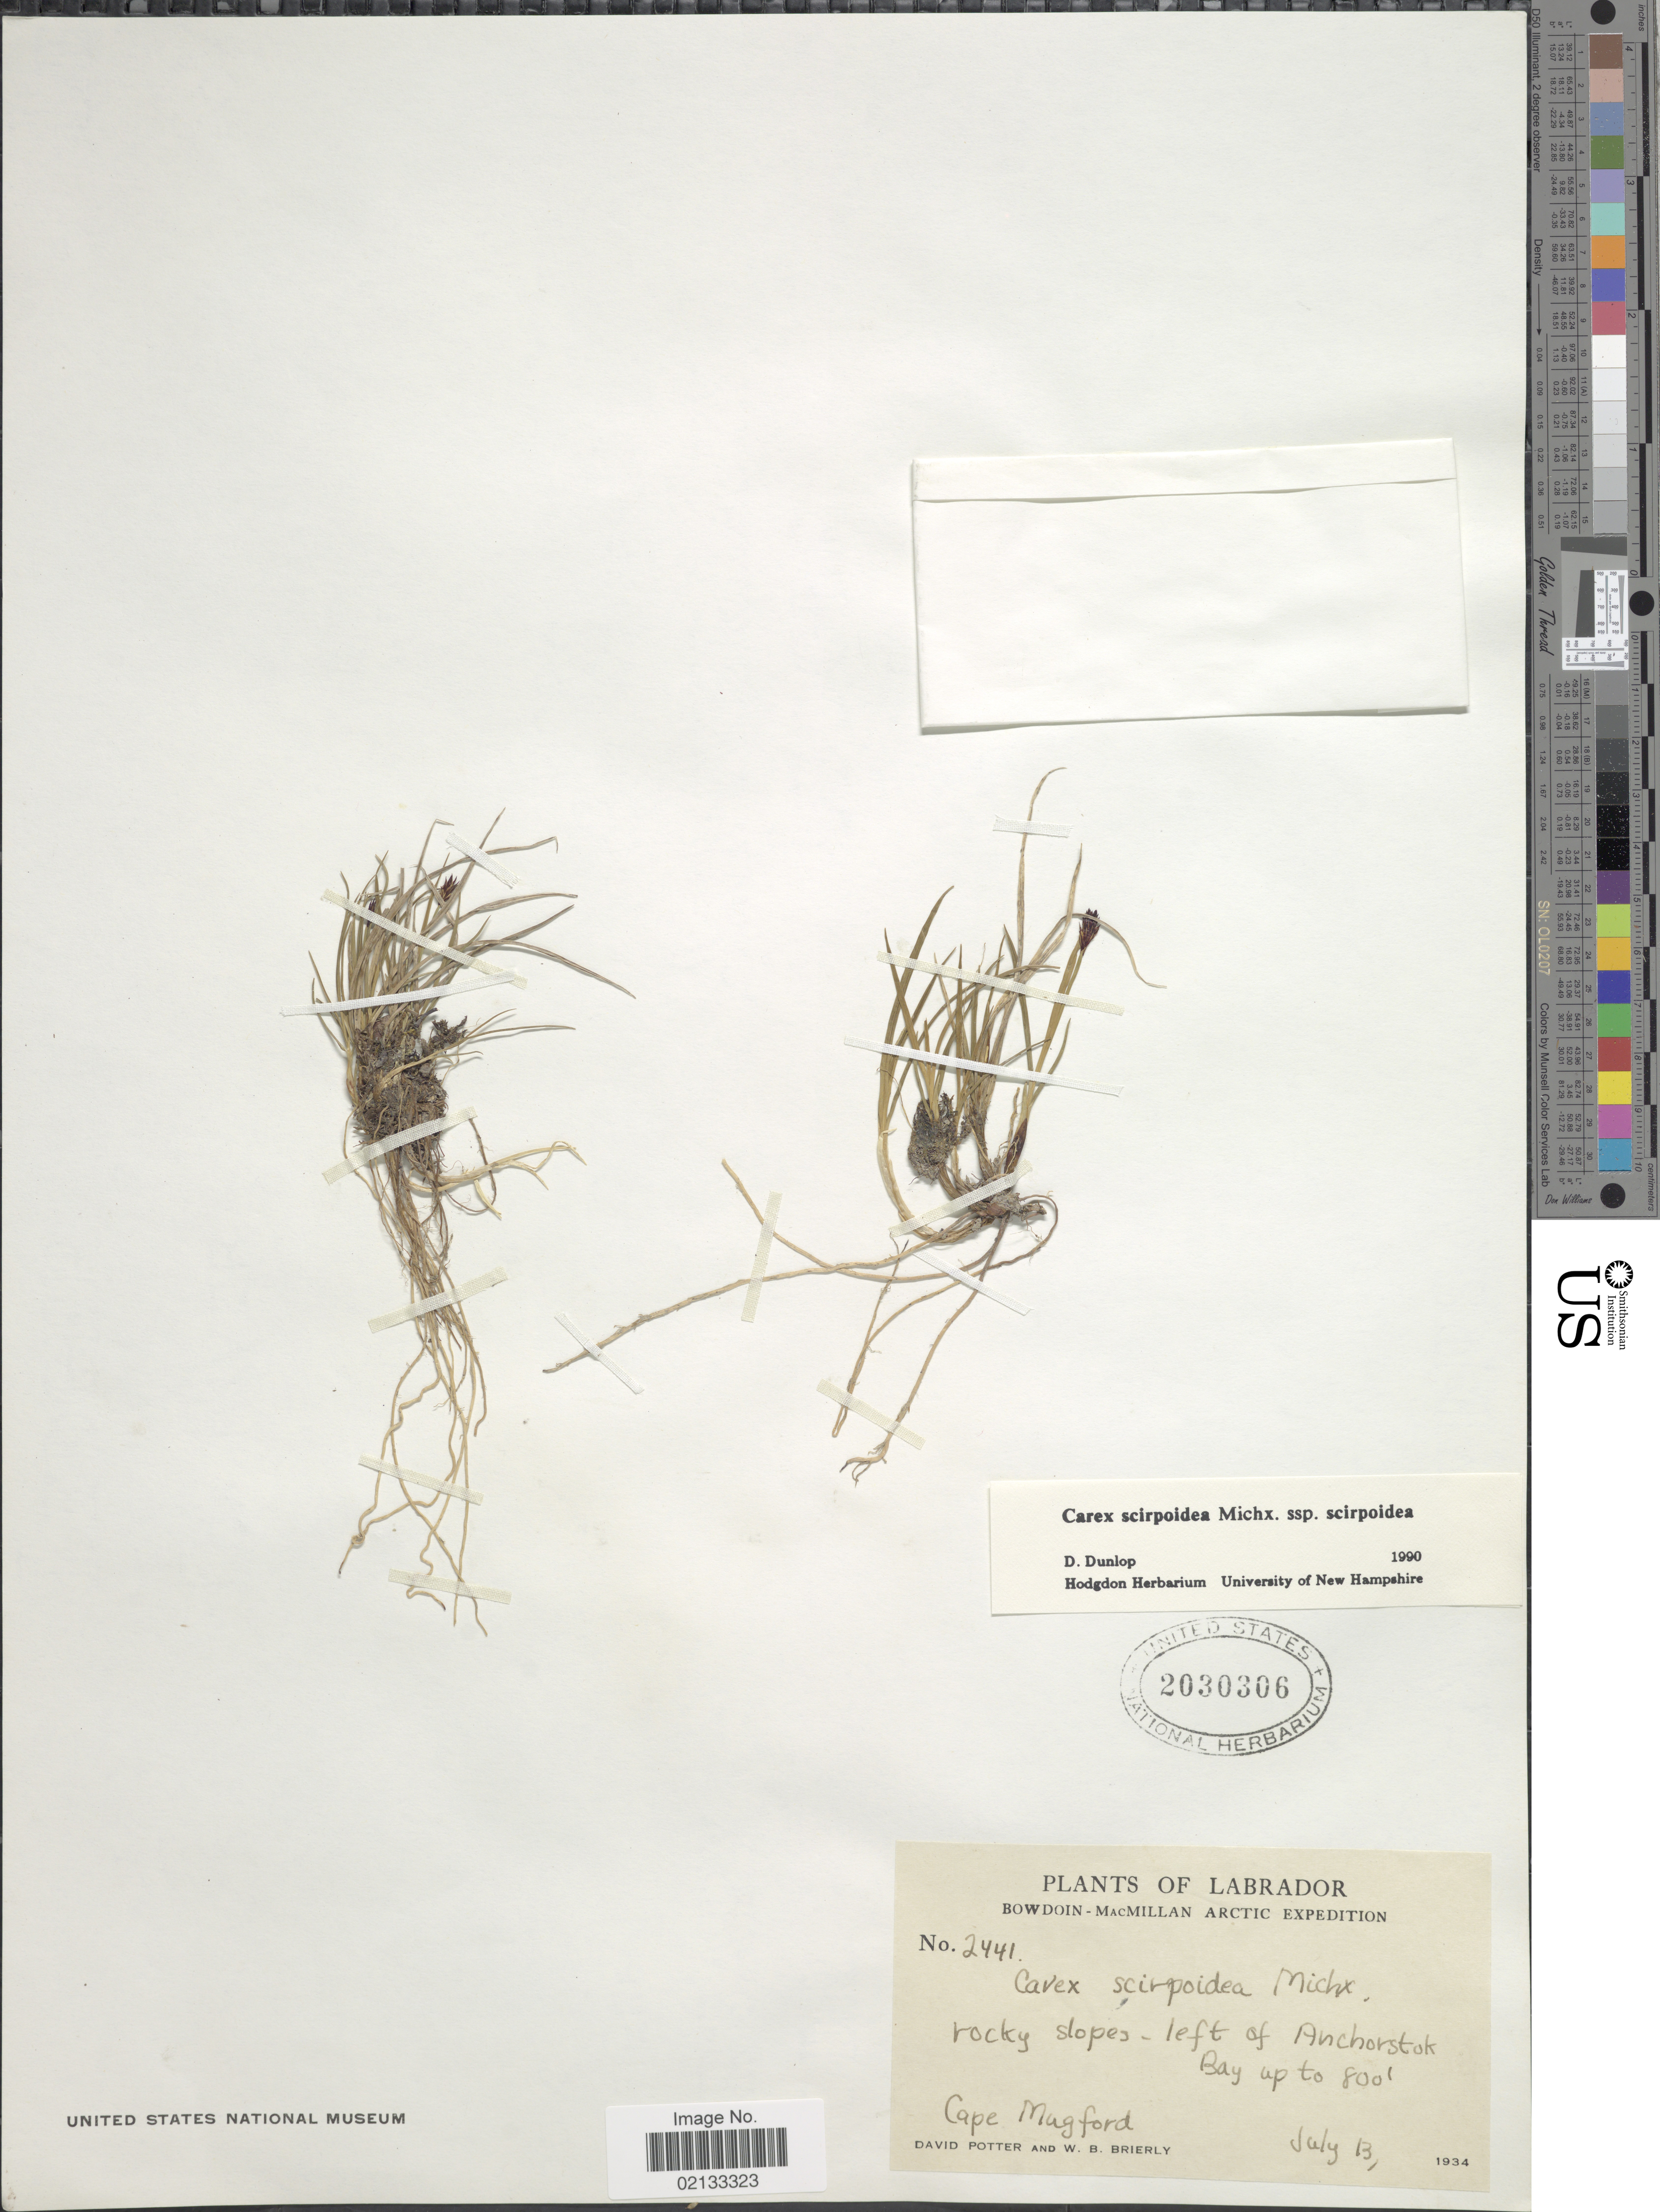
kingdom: Plantae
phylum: Tracheophyta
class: Liliopsida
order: Poales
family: Cyperaceae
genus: Carex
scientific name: Carex scirpoidea subsp. scirpoidea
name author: Michx.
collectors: D. Potter & W. Brierly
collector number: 2441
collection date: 1934-07-13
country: Canada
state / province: Newfoundland and Labrador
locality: Labrador, Bowdoin-MacMillan Arctic, rocky slopes-left of Anchorstok, bay up to, cape Mugford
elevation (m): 244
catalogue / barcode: US 2030306